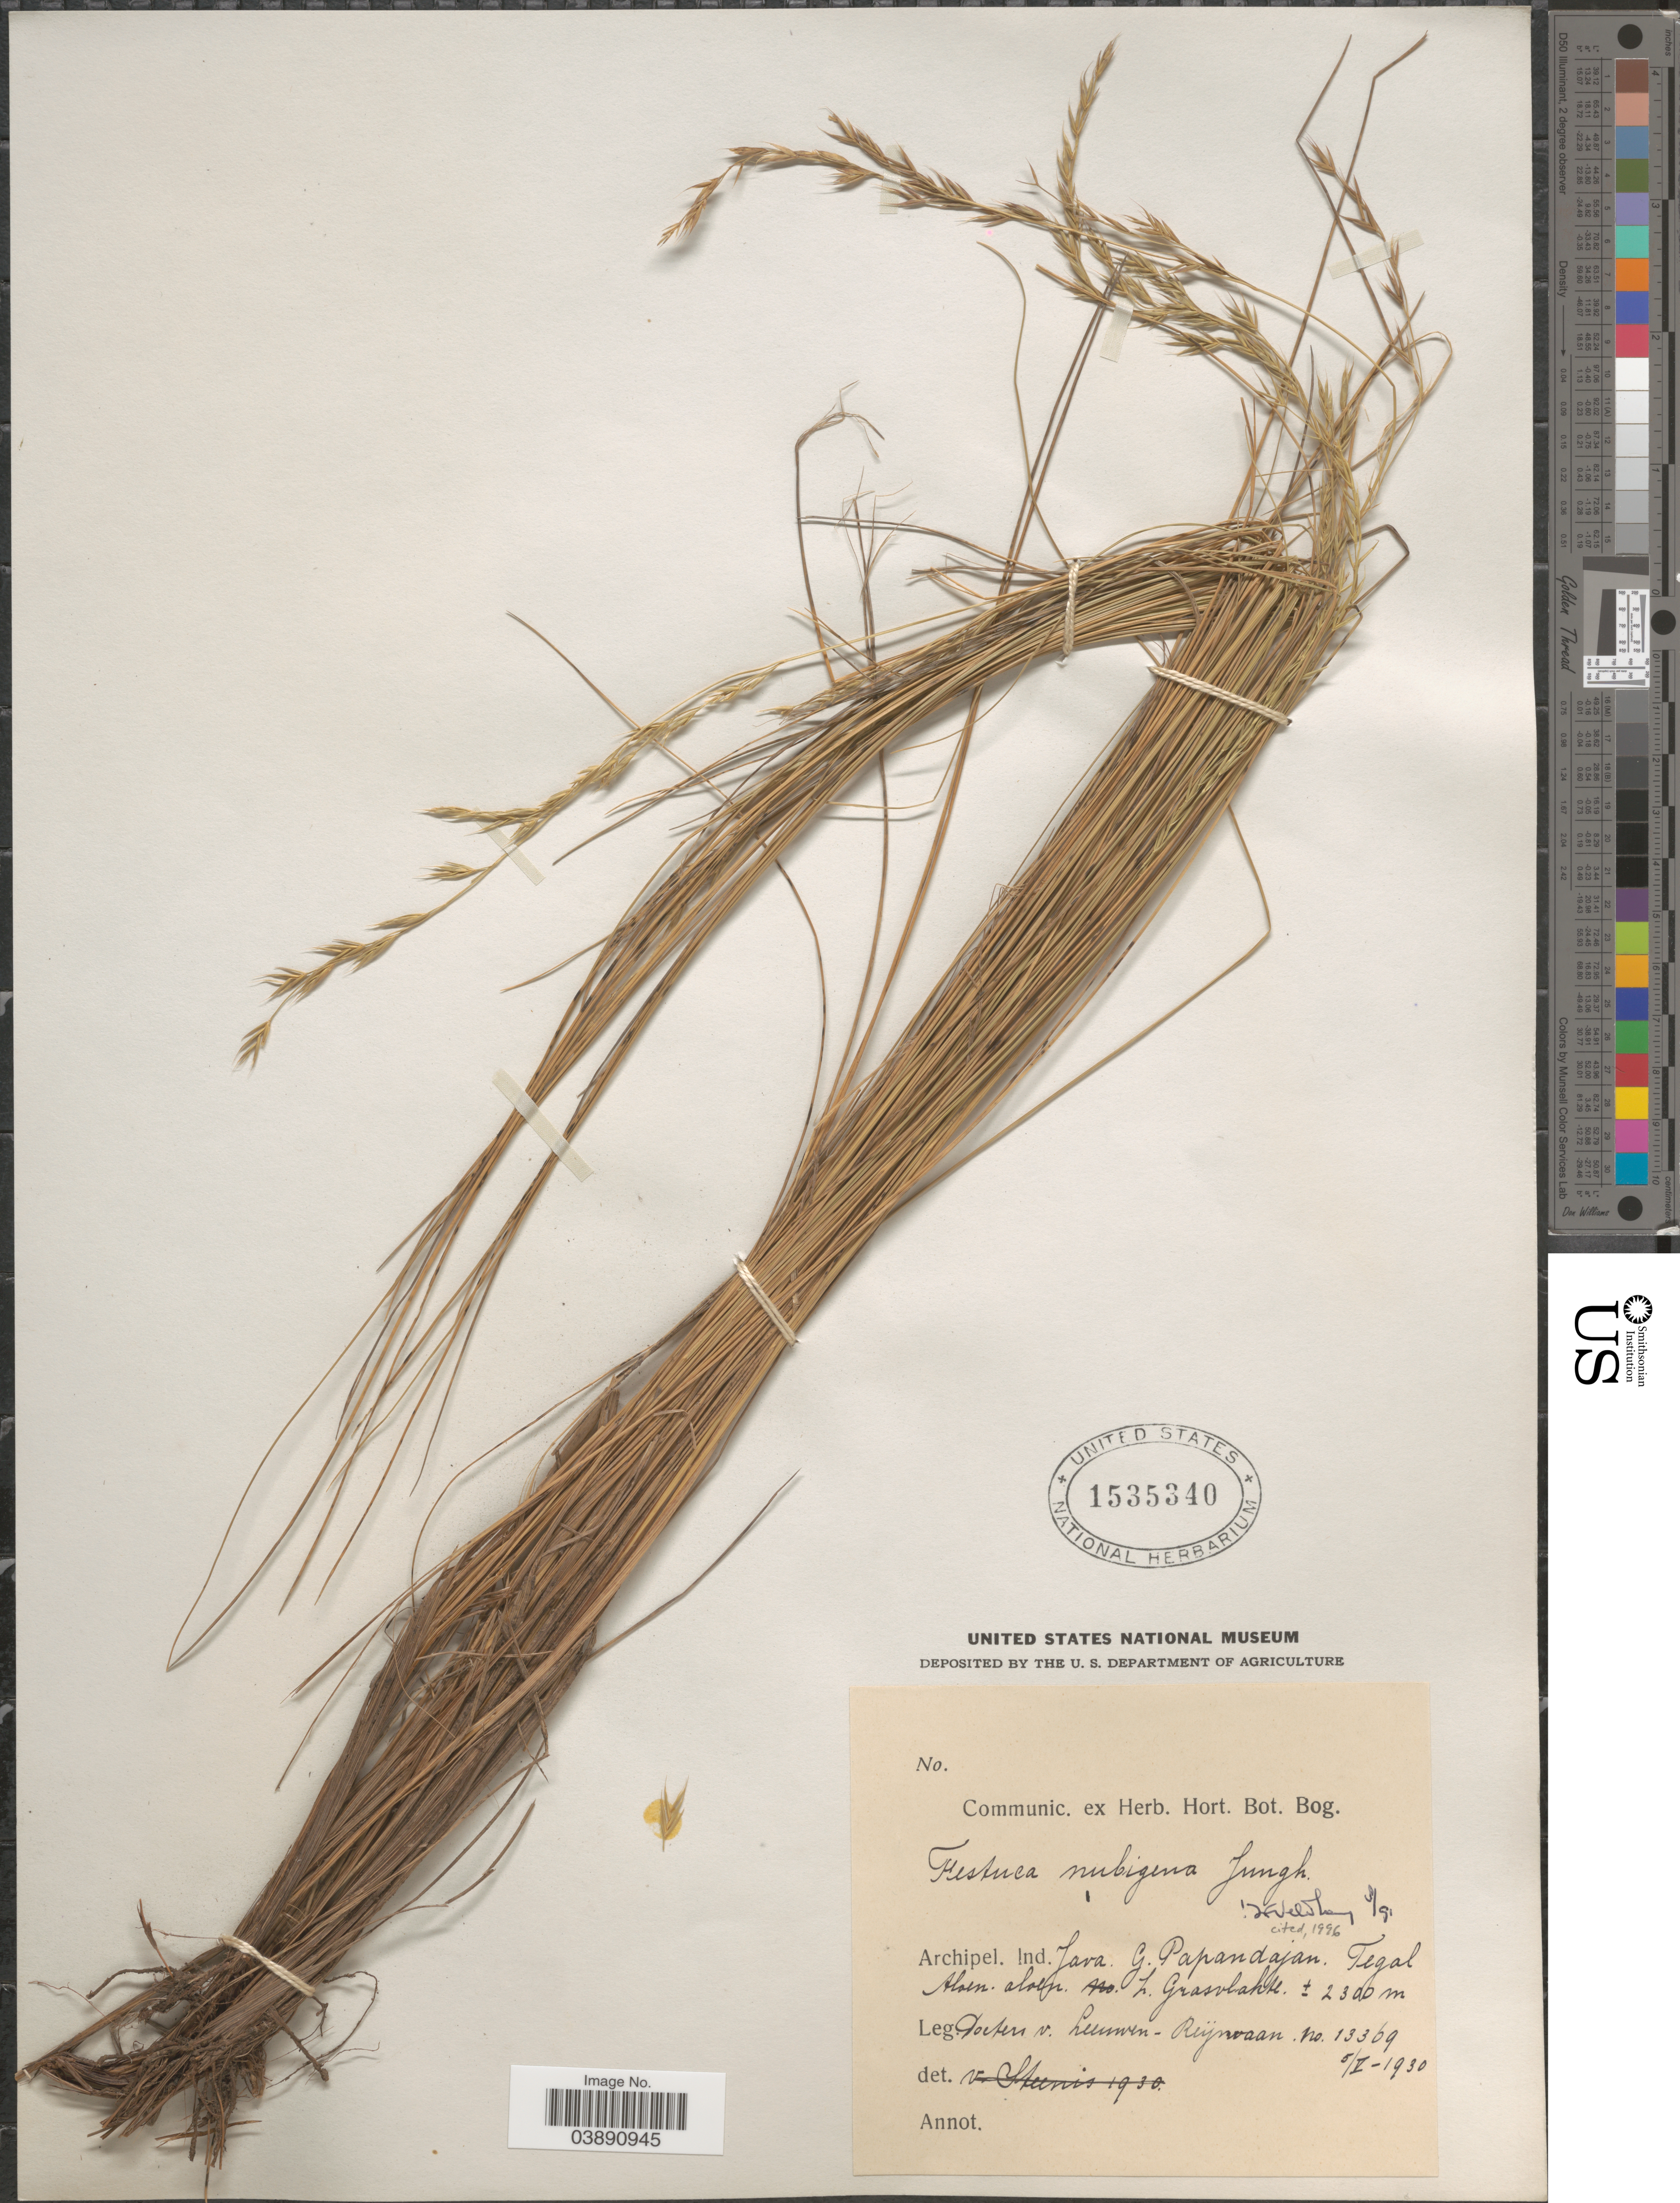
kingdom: Plantae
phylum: Tracheophyta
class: Liliopsida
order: Poales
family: Poaceae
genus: Festuca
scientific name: Festuca nubigena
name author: Jungh.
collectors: Docters v. Leeuwen-Reijwaan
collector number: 13369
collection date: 1930-05-05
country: Indonesia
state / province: Java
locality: Archipel. Ind. Java. G. Papandajan. Tegal Alsen. alsen fr. Grasvlakte.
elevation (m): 2300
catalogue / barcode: US 1535340